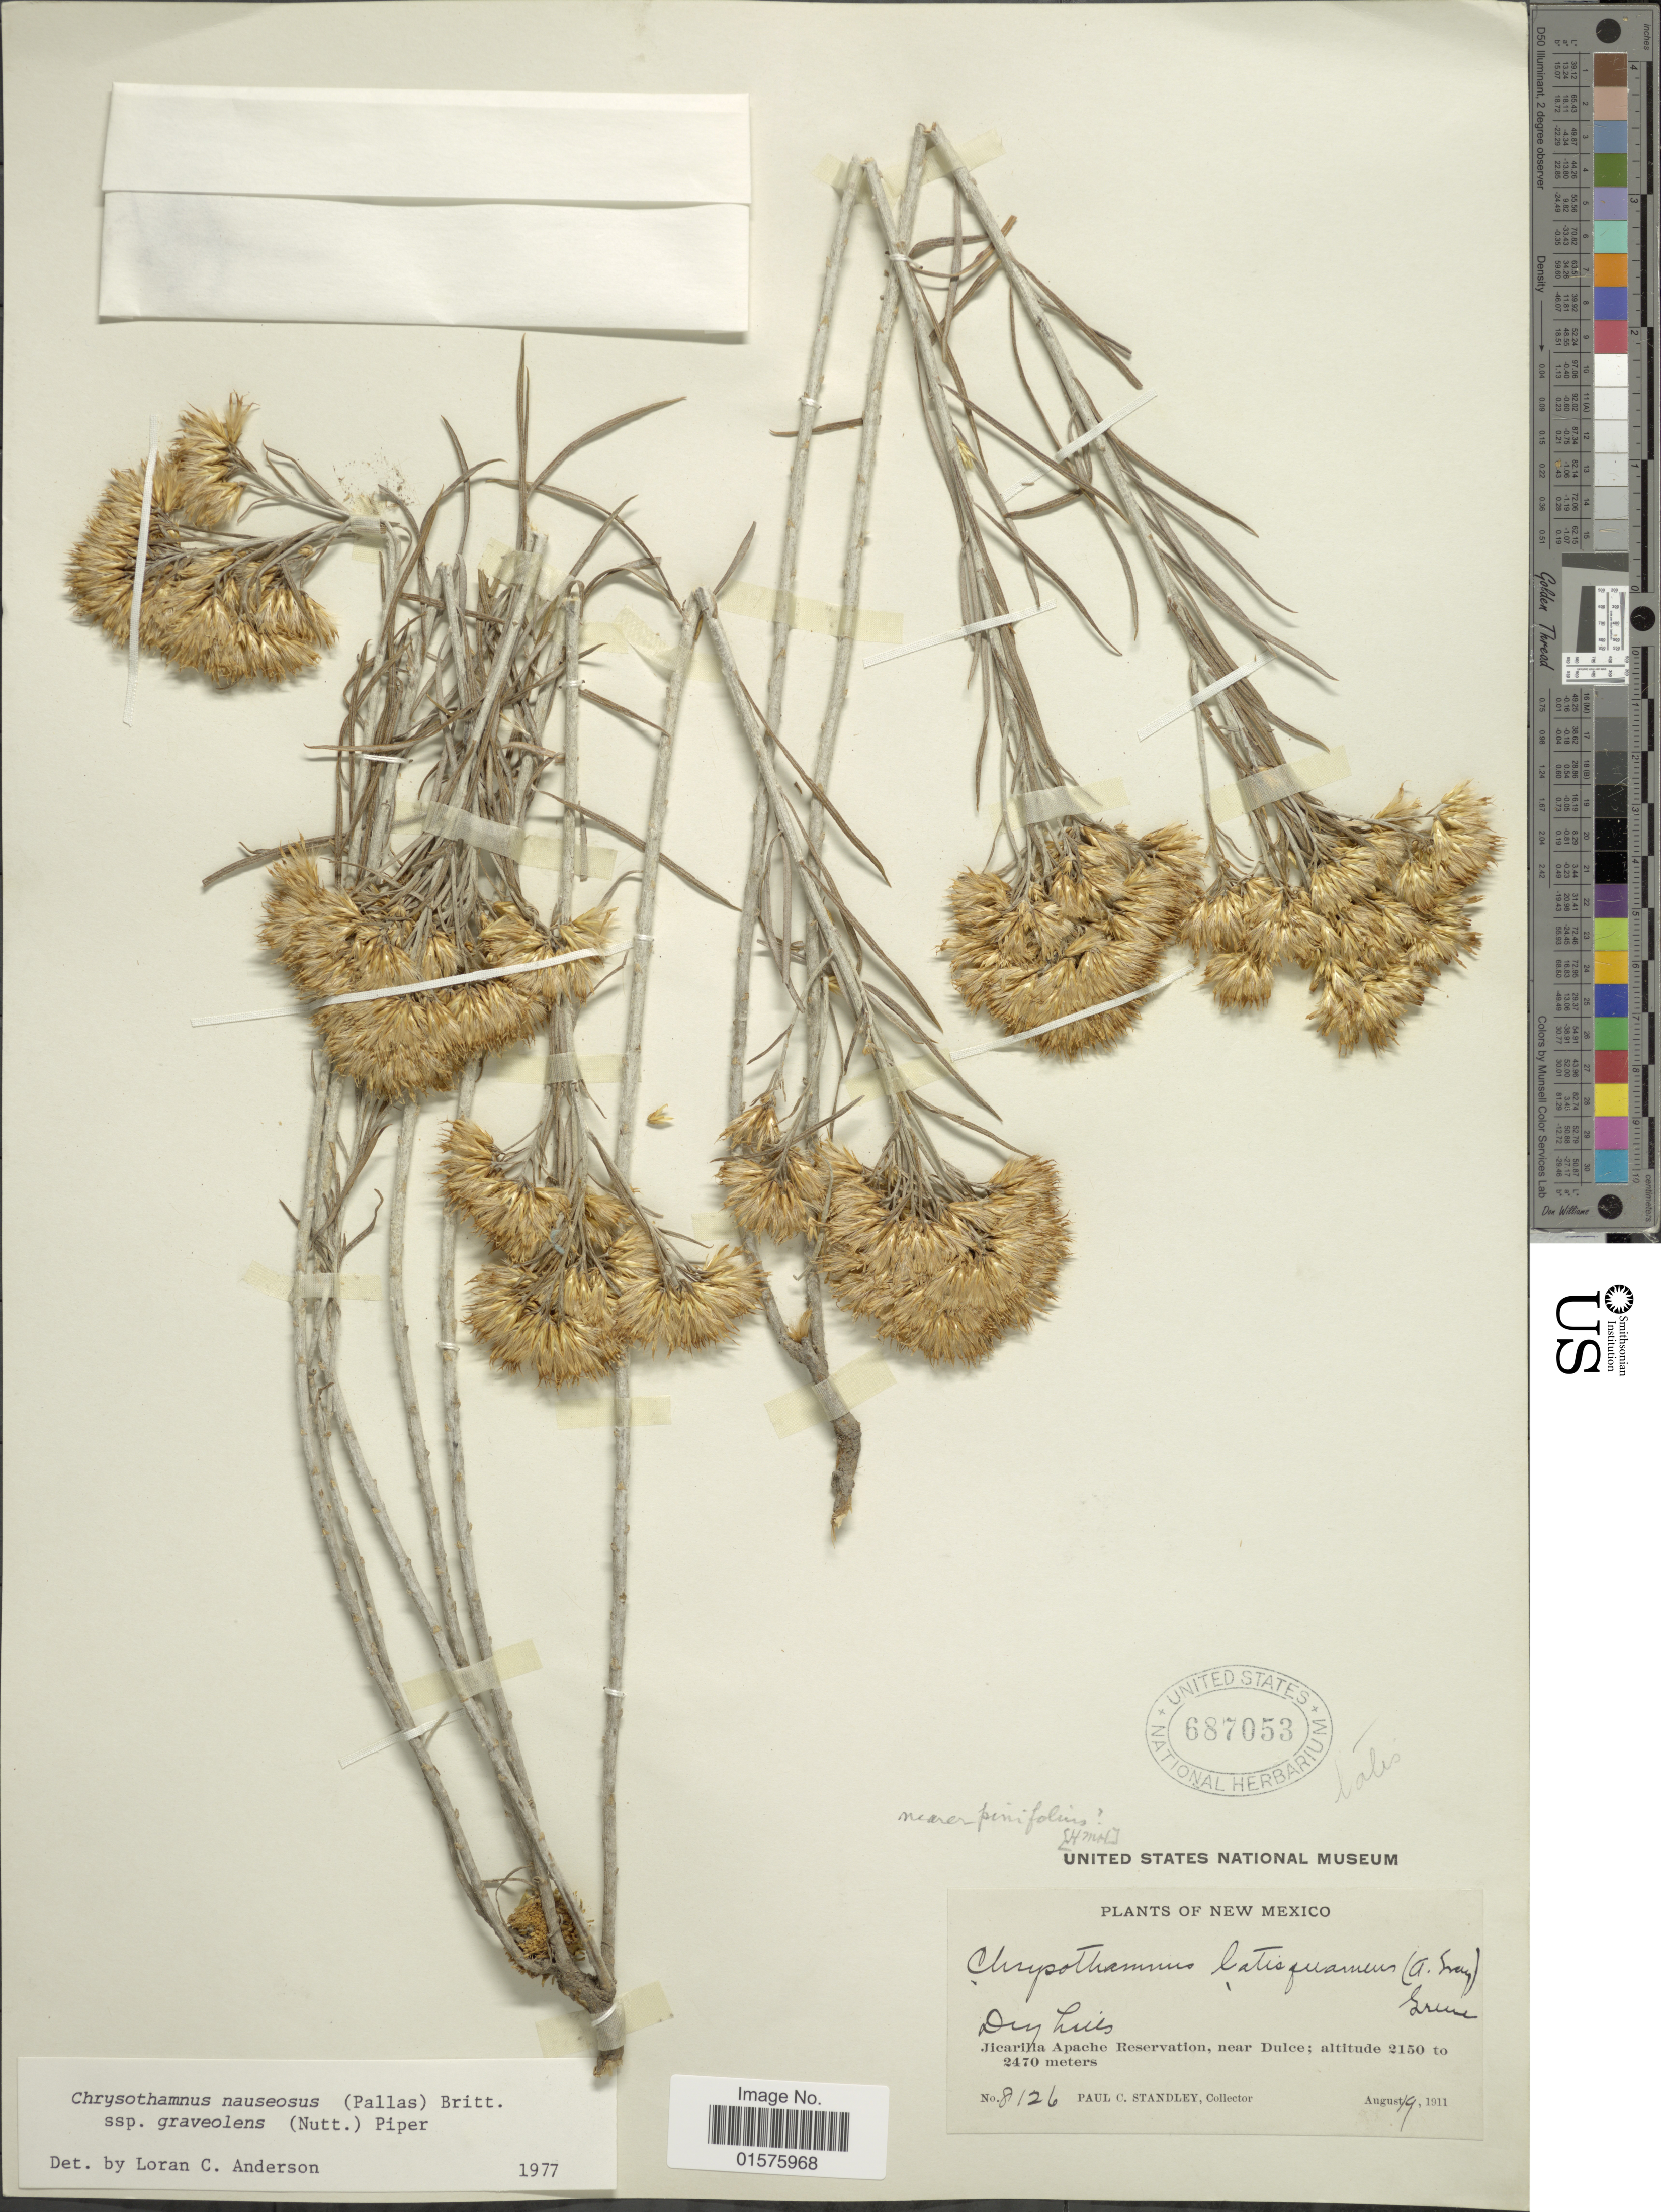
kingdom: Plantae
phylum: Tracheophyta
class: Magnoliopsida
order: Asterales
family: Asteraceae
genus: Ericameria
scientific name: Ericameria nauseosa var. graveolens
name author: (Nutt.) Reveal & Schuyler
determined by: Urbatsch, Lowell E., Curator (LSU), Louisiana State University (UNITED STATES)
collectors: P. C. Standley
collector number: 8126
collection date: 1911-08-19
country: United States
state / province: New Mexico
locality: Jicarilla Apache Reservation, near Dulce.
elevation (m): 2150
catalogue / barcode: US 687053